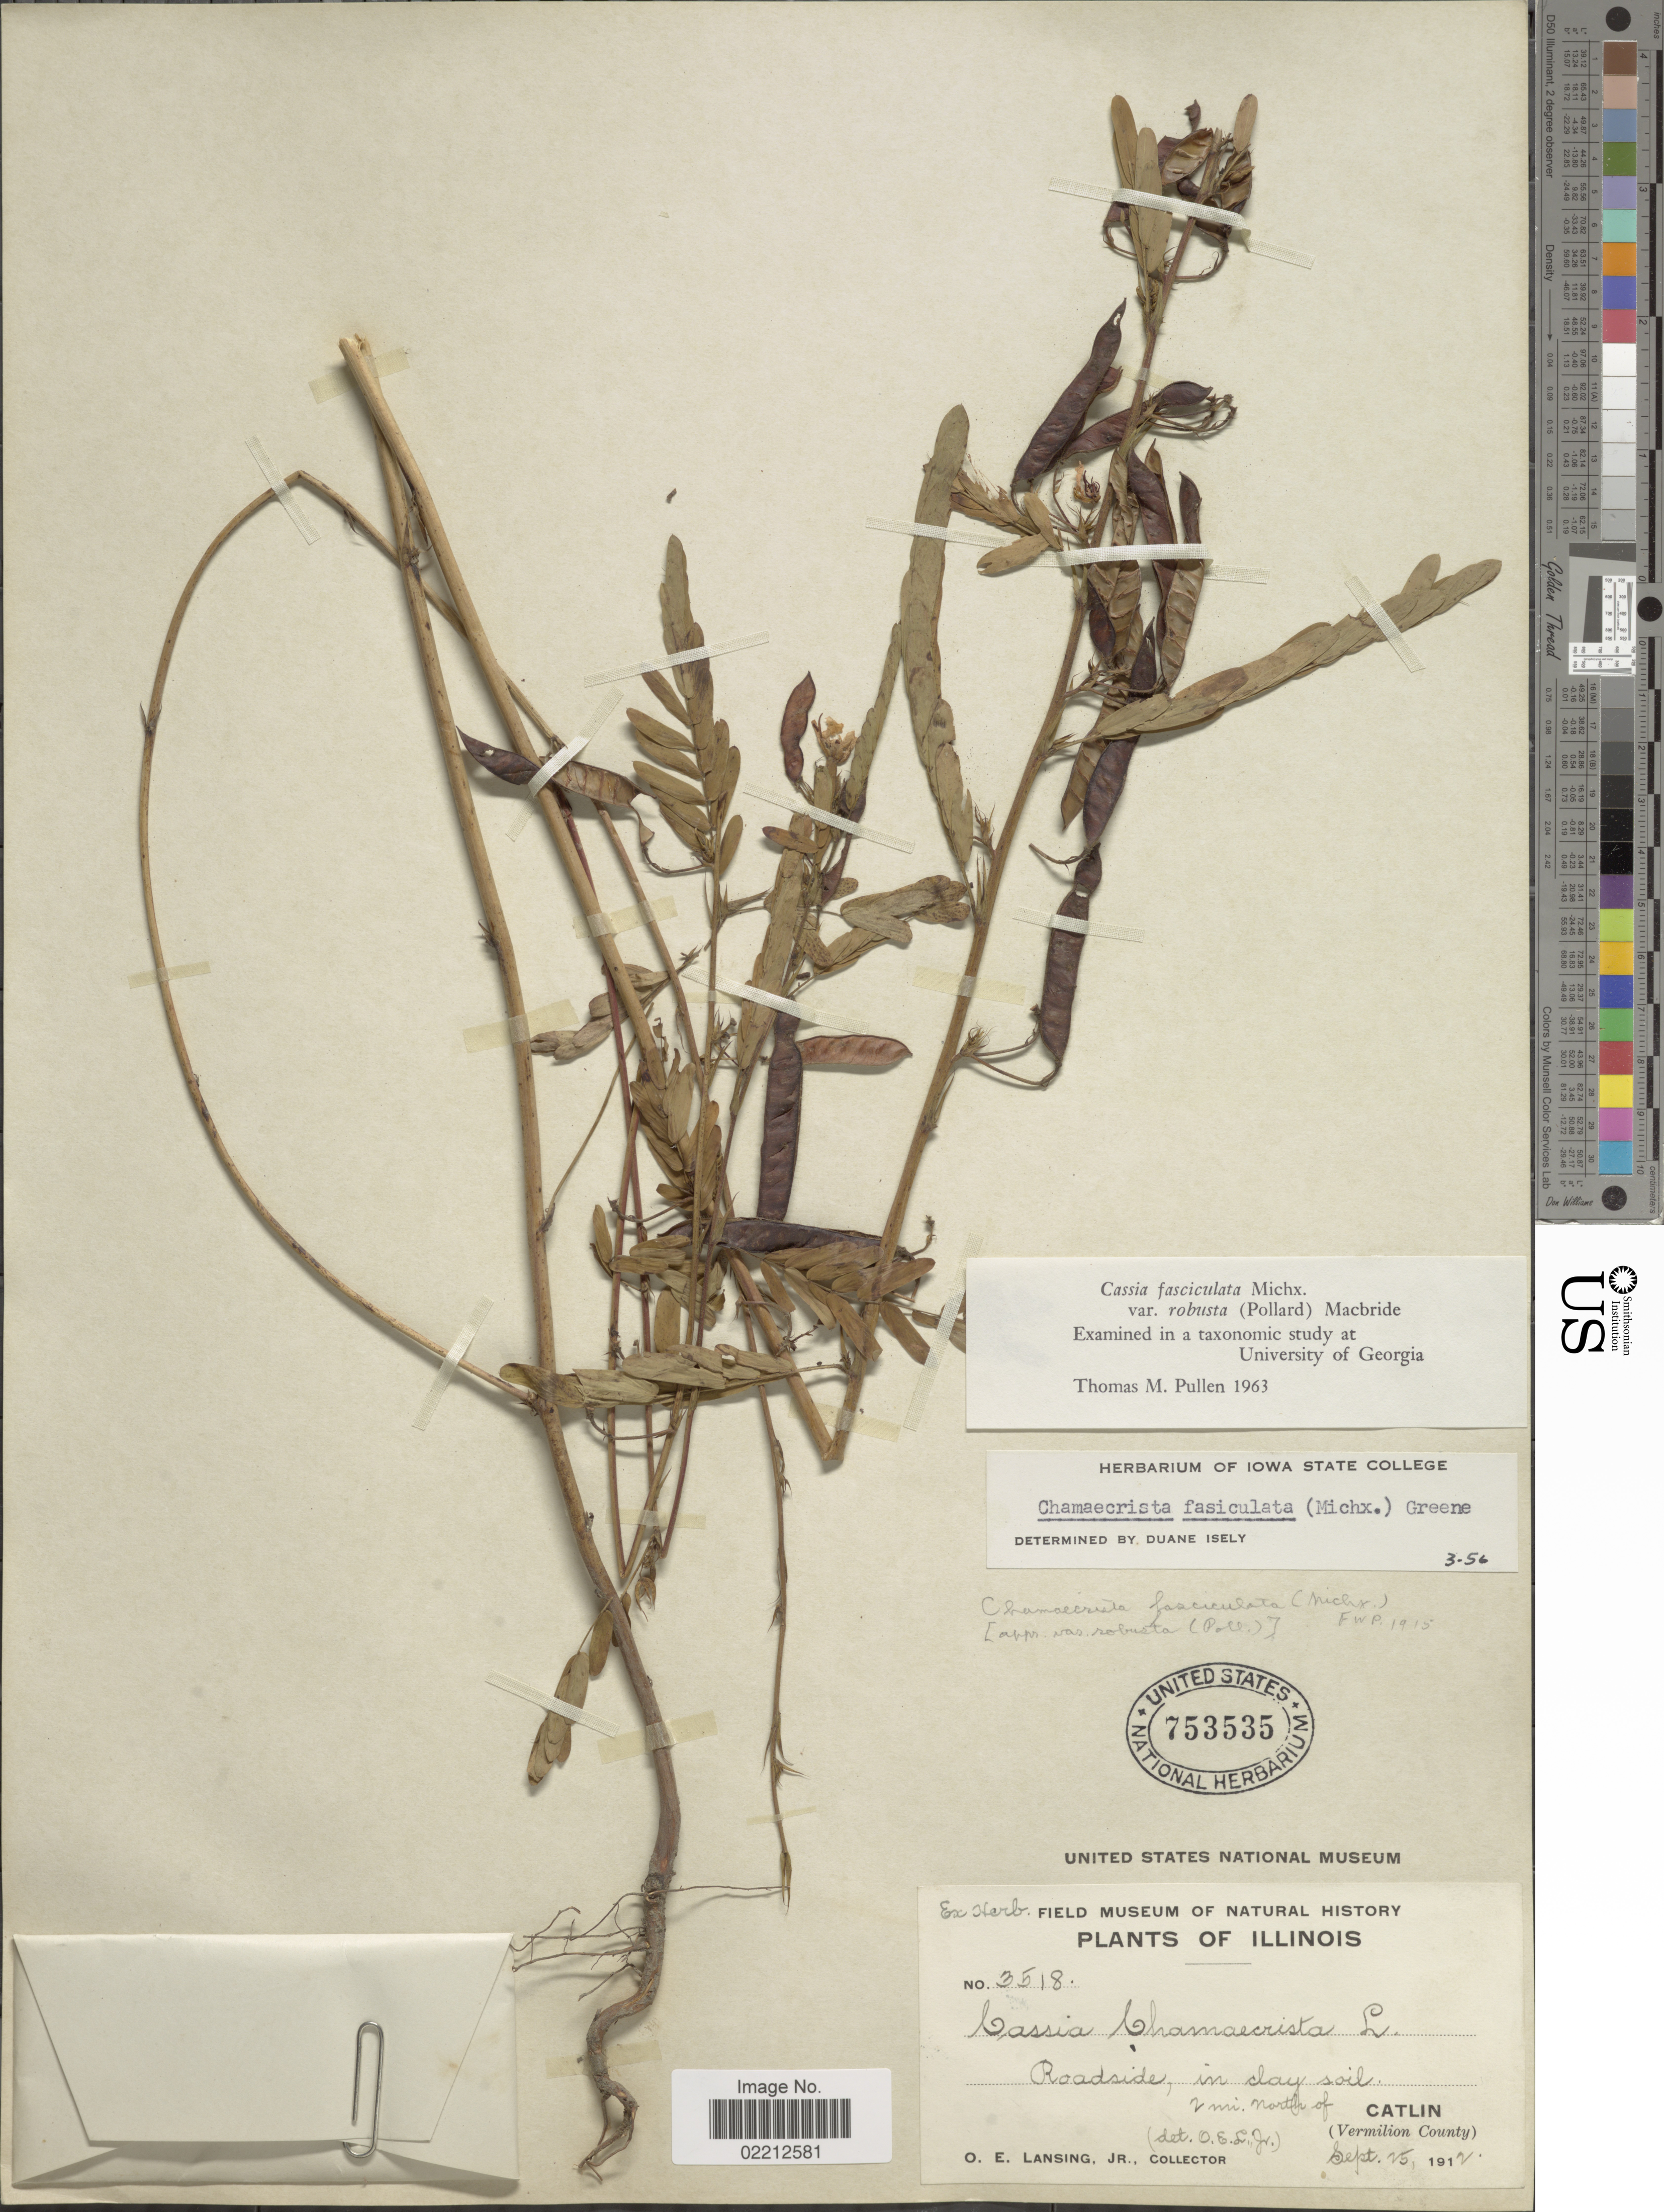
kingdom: Plantae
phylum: Tracheophyta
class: Magnoliopsida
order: Fabales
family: Fabaceae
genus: Chamaecrista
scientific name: Chamaecrista fasciculata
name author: (Michx.) Greene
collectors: O. E. Lansing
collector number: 3518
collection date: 1912-09-15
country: United States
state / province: Illinois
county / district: Vermilion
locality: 2 mi N of Catlin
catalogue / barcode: US 753535